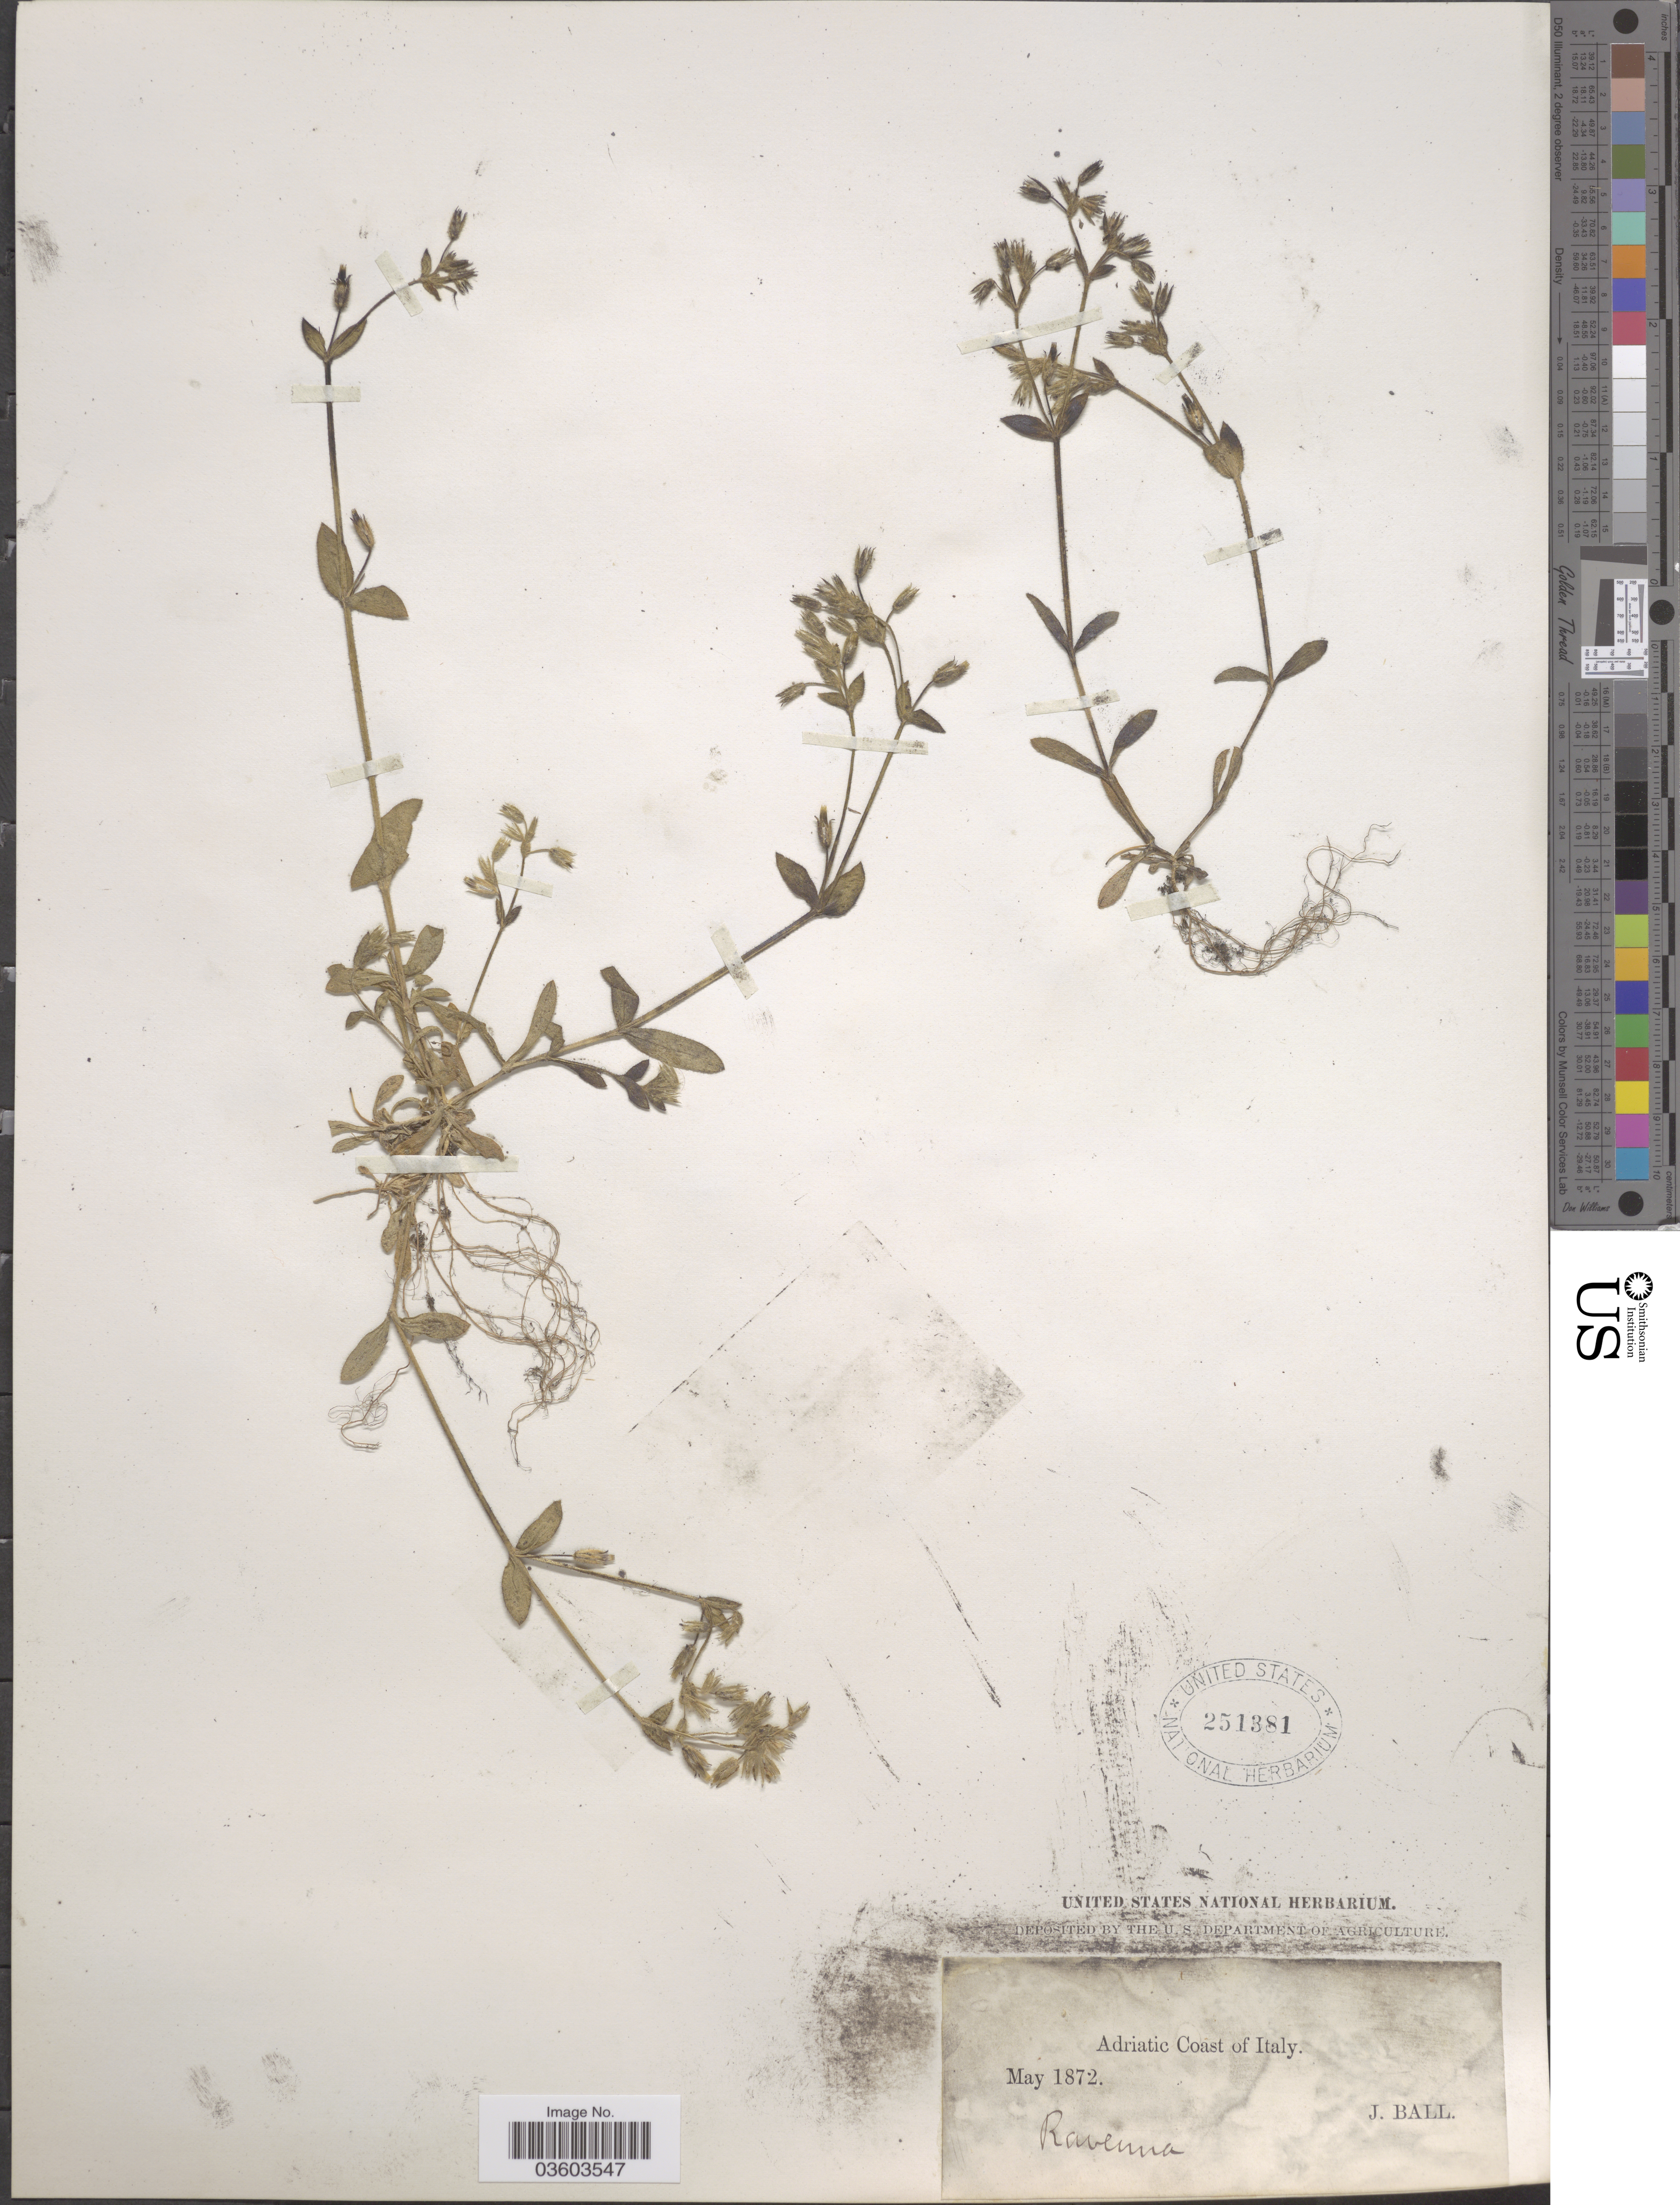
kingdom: Plantae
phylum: Tracheophyta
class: Magnoliopsida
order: Caryophyllales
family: Caryophyllaceae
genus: Cerastium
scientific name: Cerastium sp.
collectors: J. Ball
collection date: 1872-05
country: Italy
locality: Adriatic Coast of Italy. Ravenna.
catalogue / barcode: US 251381